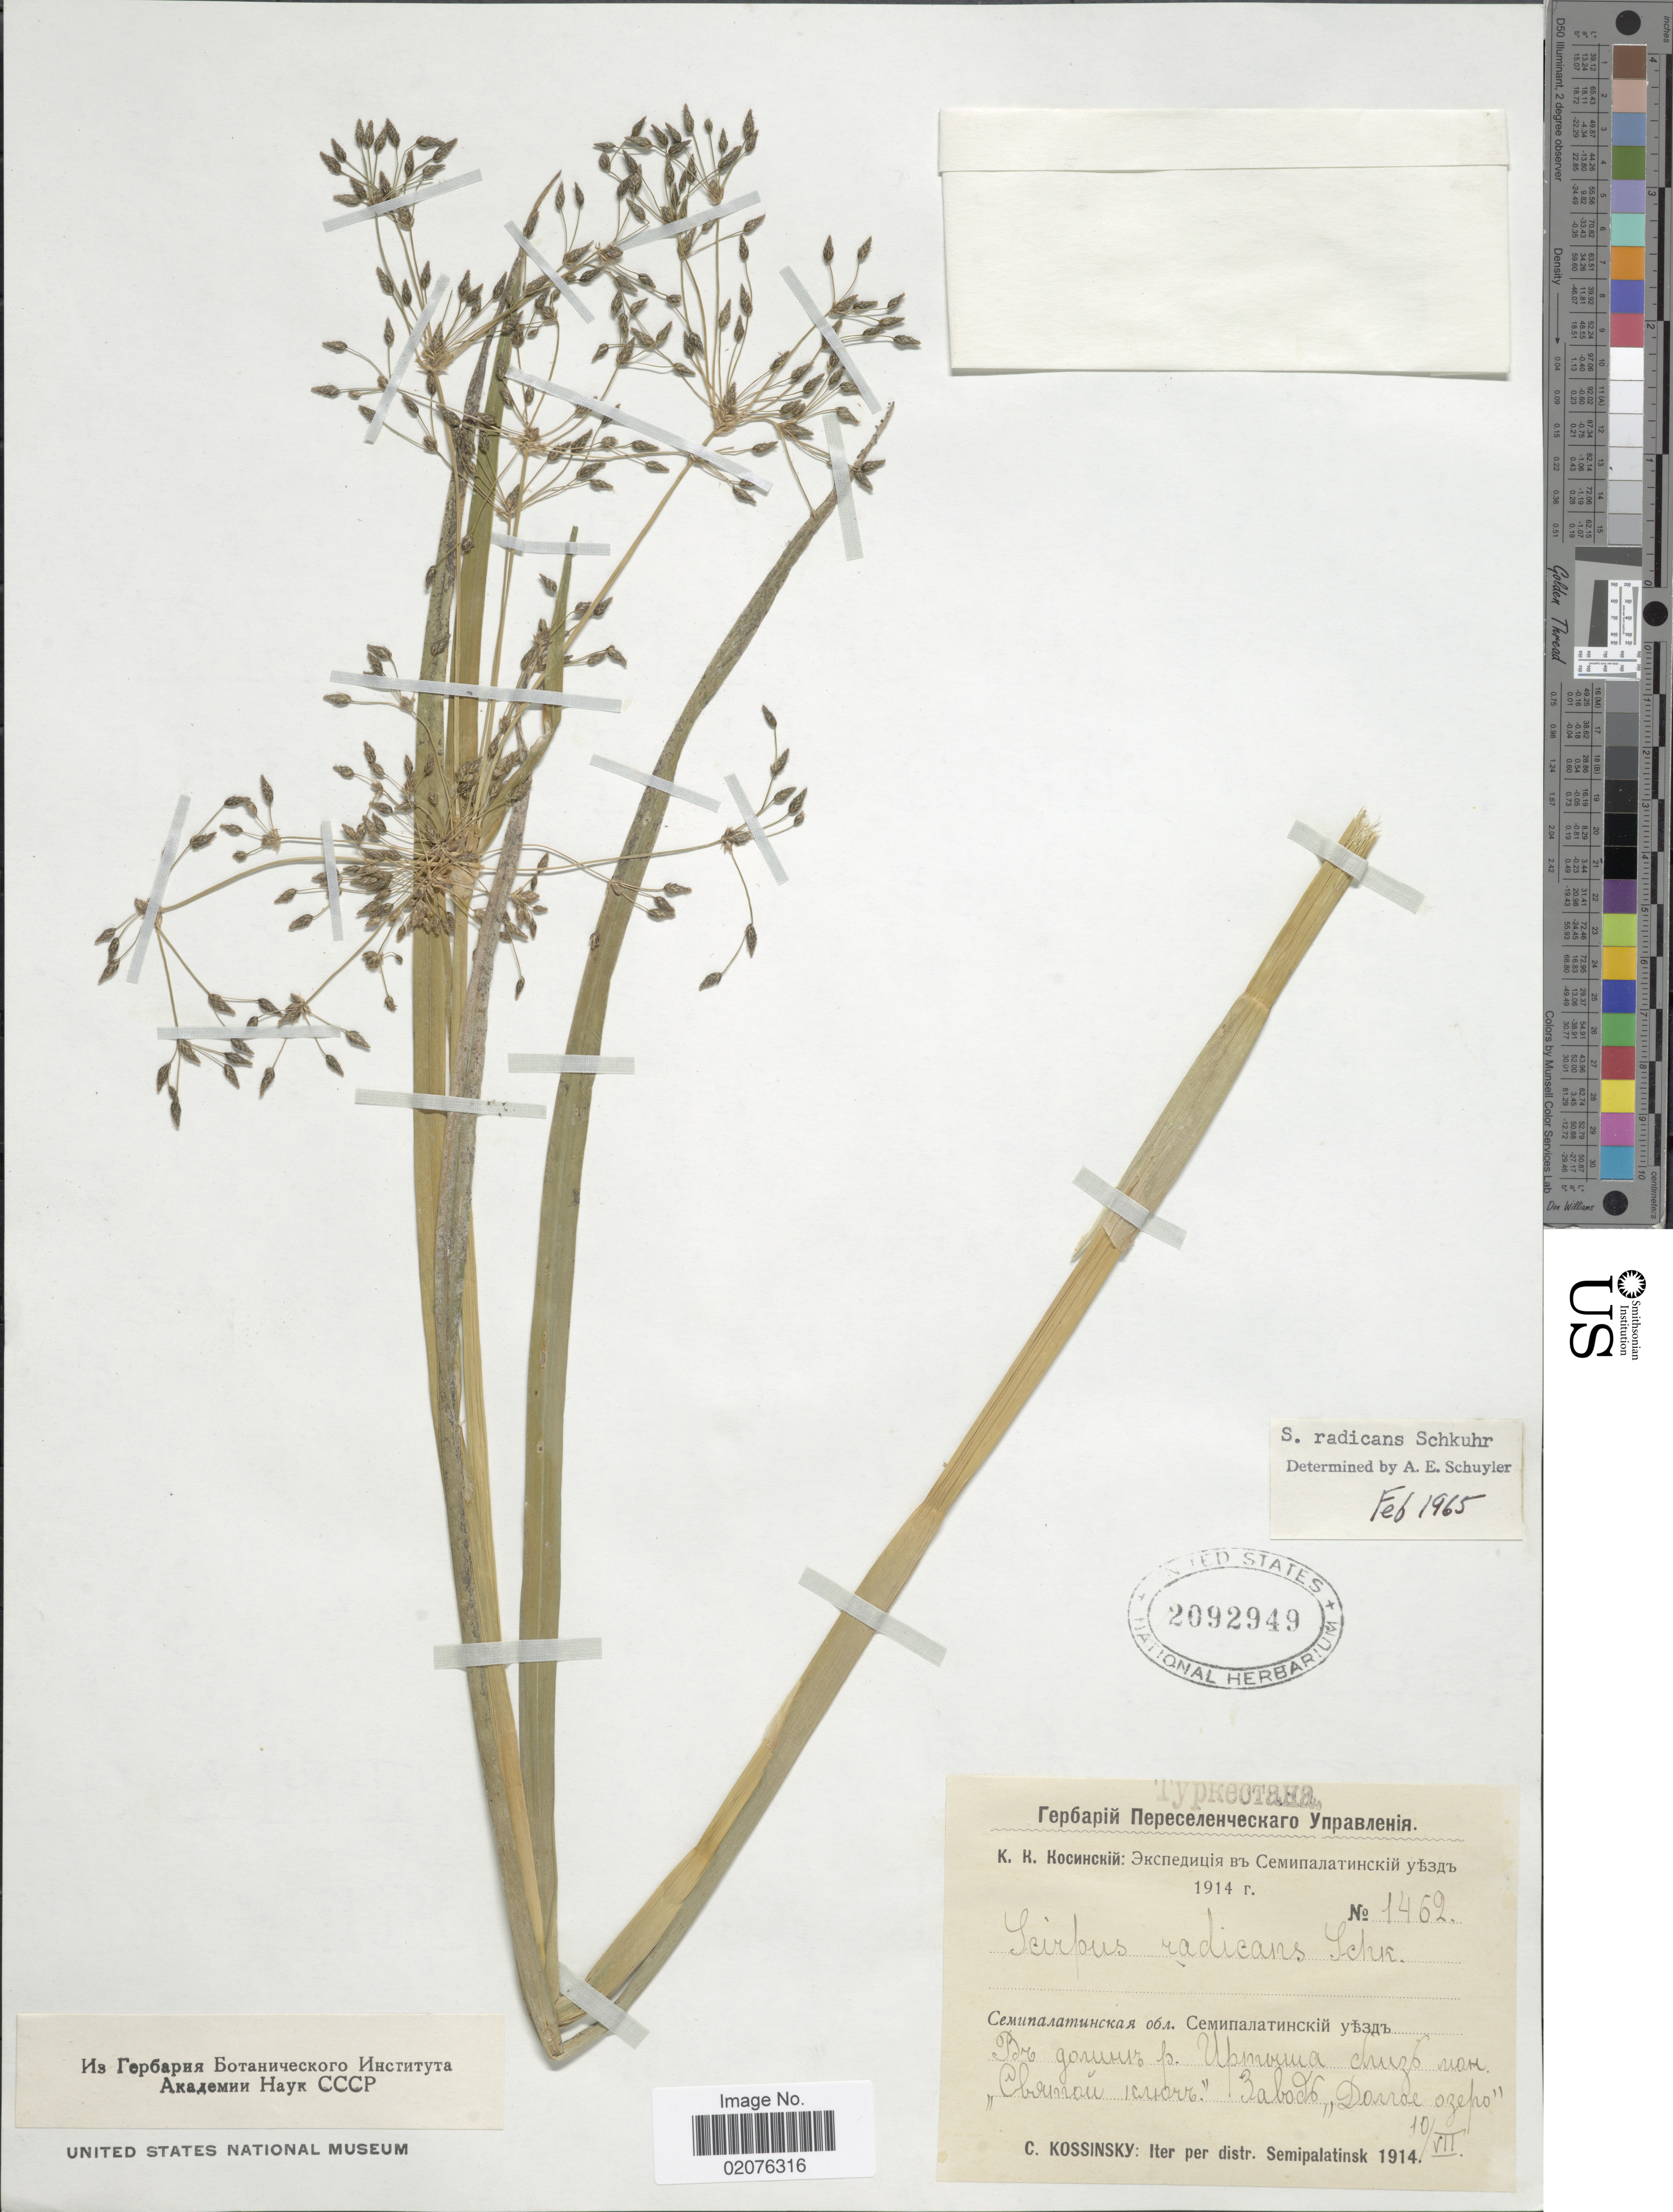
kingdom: Plantae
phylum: Tracheophyta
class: Liliopsida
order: Poales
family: Cyperaceae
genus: Scirpus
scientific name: Scirpus radicans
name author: Schkuhr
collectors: C. Kossinsky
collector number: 1462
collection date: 1914-07-10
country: Kazakhstan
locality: X. Distr Semipalatinsk.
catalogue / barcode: US 2092949